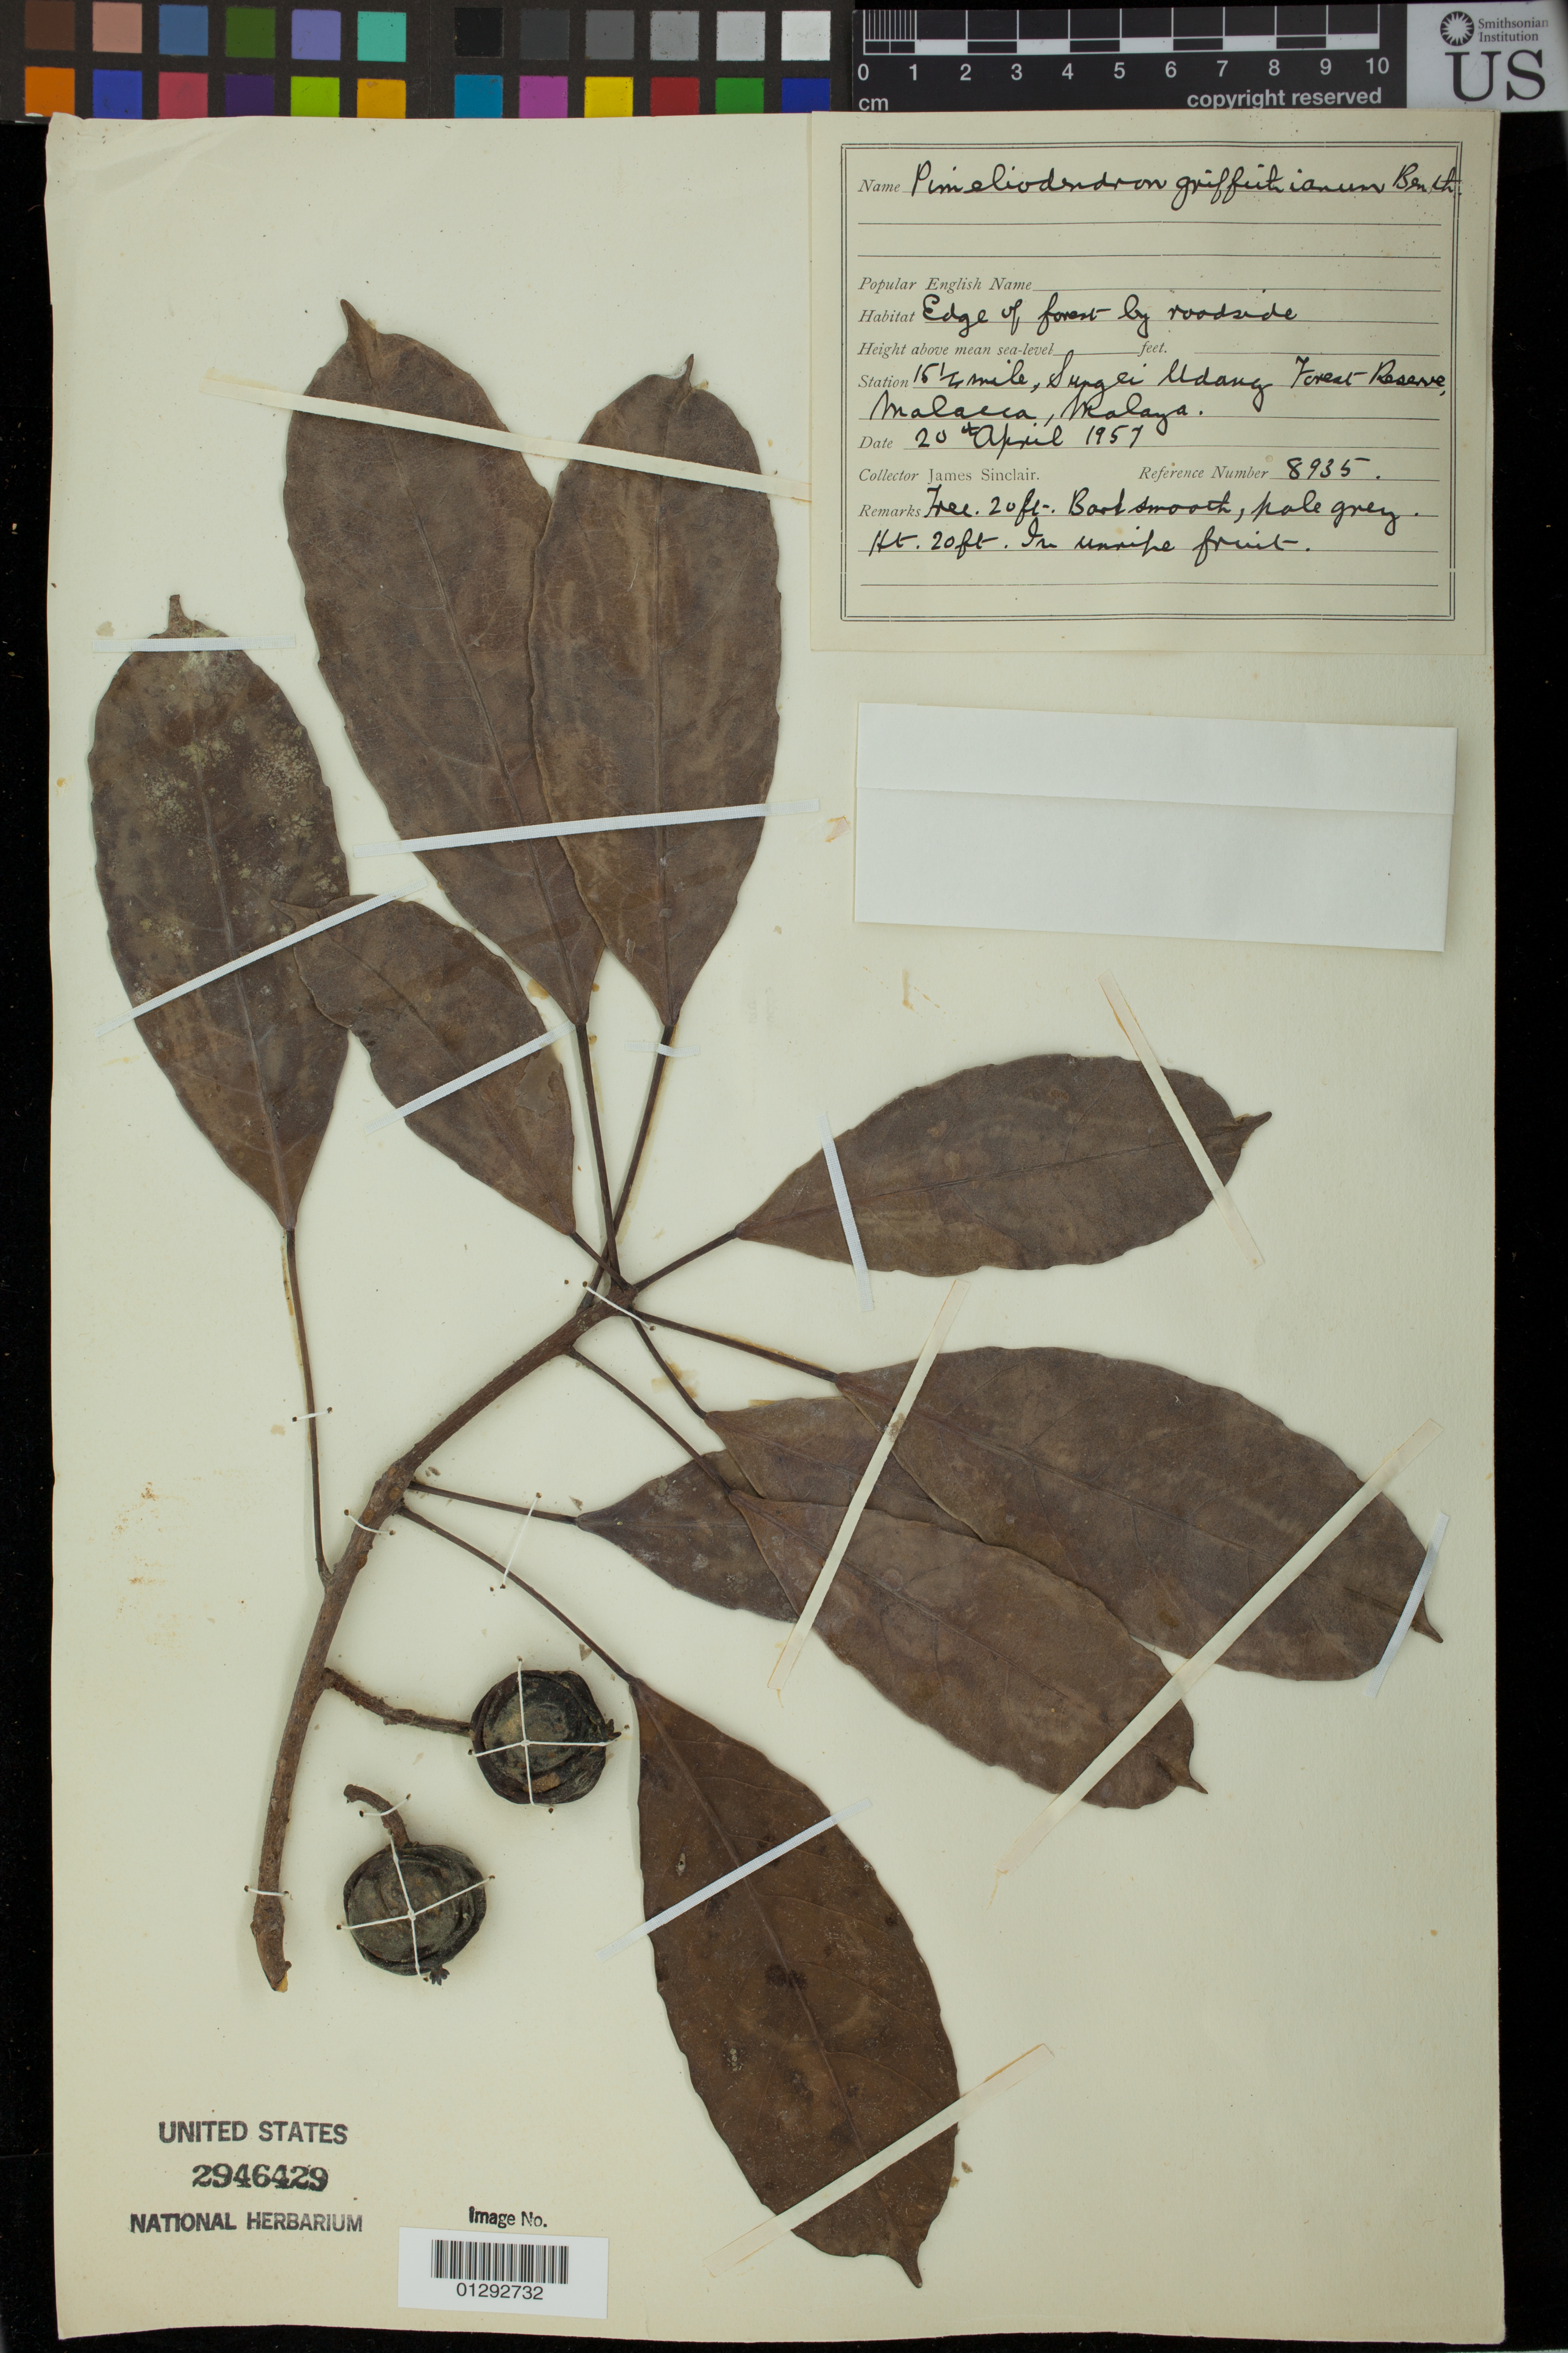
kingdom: Plantae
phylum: Tracheophyta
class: Magnoliopsida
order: Malpighiales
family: Euphorbiaceae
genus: Pimelodendron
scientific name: Pimelodendron griffithianum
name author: (Müll. Arg.) Benth. ex Hook. f.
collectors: J. Sinclair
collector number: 8935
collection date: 1957-04-20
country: Malaysia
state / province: Melaka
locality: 15 1/4 mile, Sungai Udang Forest Reserve. Malacca, Malaya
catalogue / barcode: US 2946429